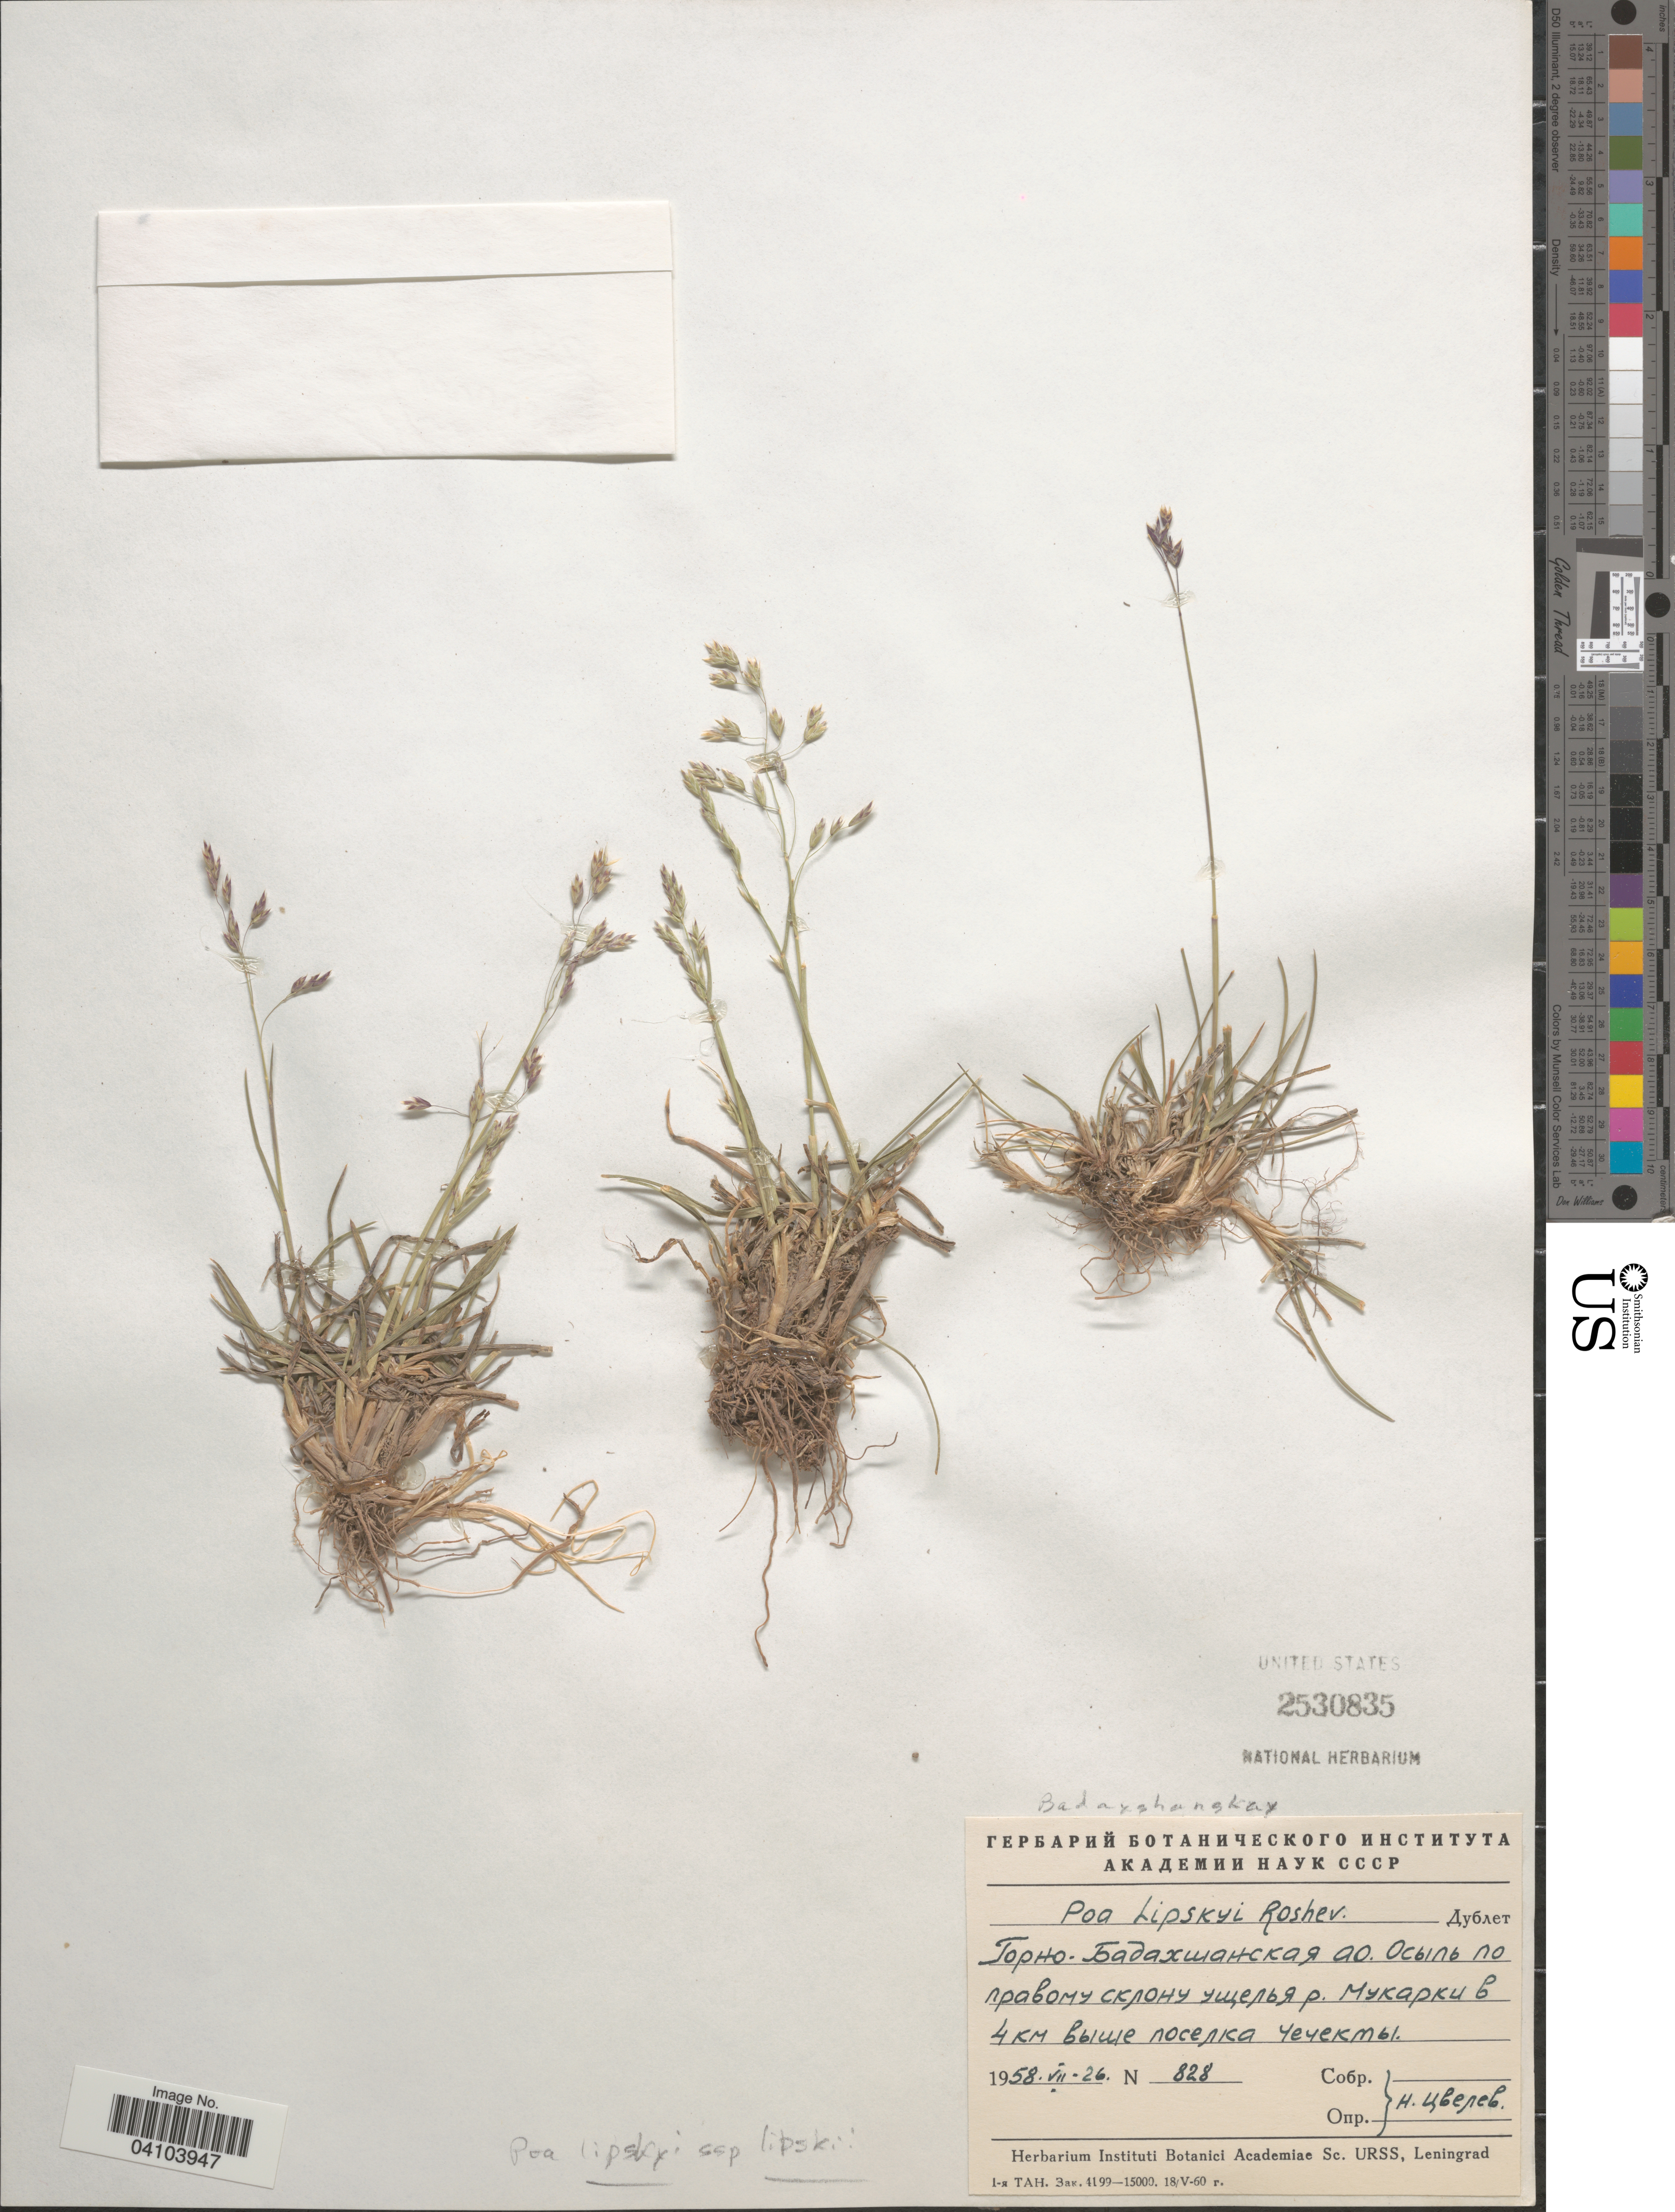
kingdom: Plantae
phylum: Tracheophyta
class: Liliopsida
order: Poales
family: Poaceae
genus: Poa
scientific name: Poa lipskyi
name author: Roshev.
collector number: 828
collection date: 1958-07-26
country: Tajikistan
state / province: Gorno-Badakhstan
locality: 4 km above Chechekty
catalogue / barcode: US 2530835